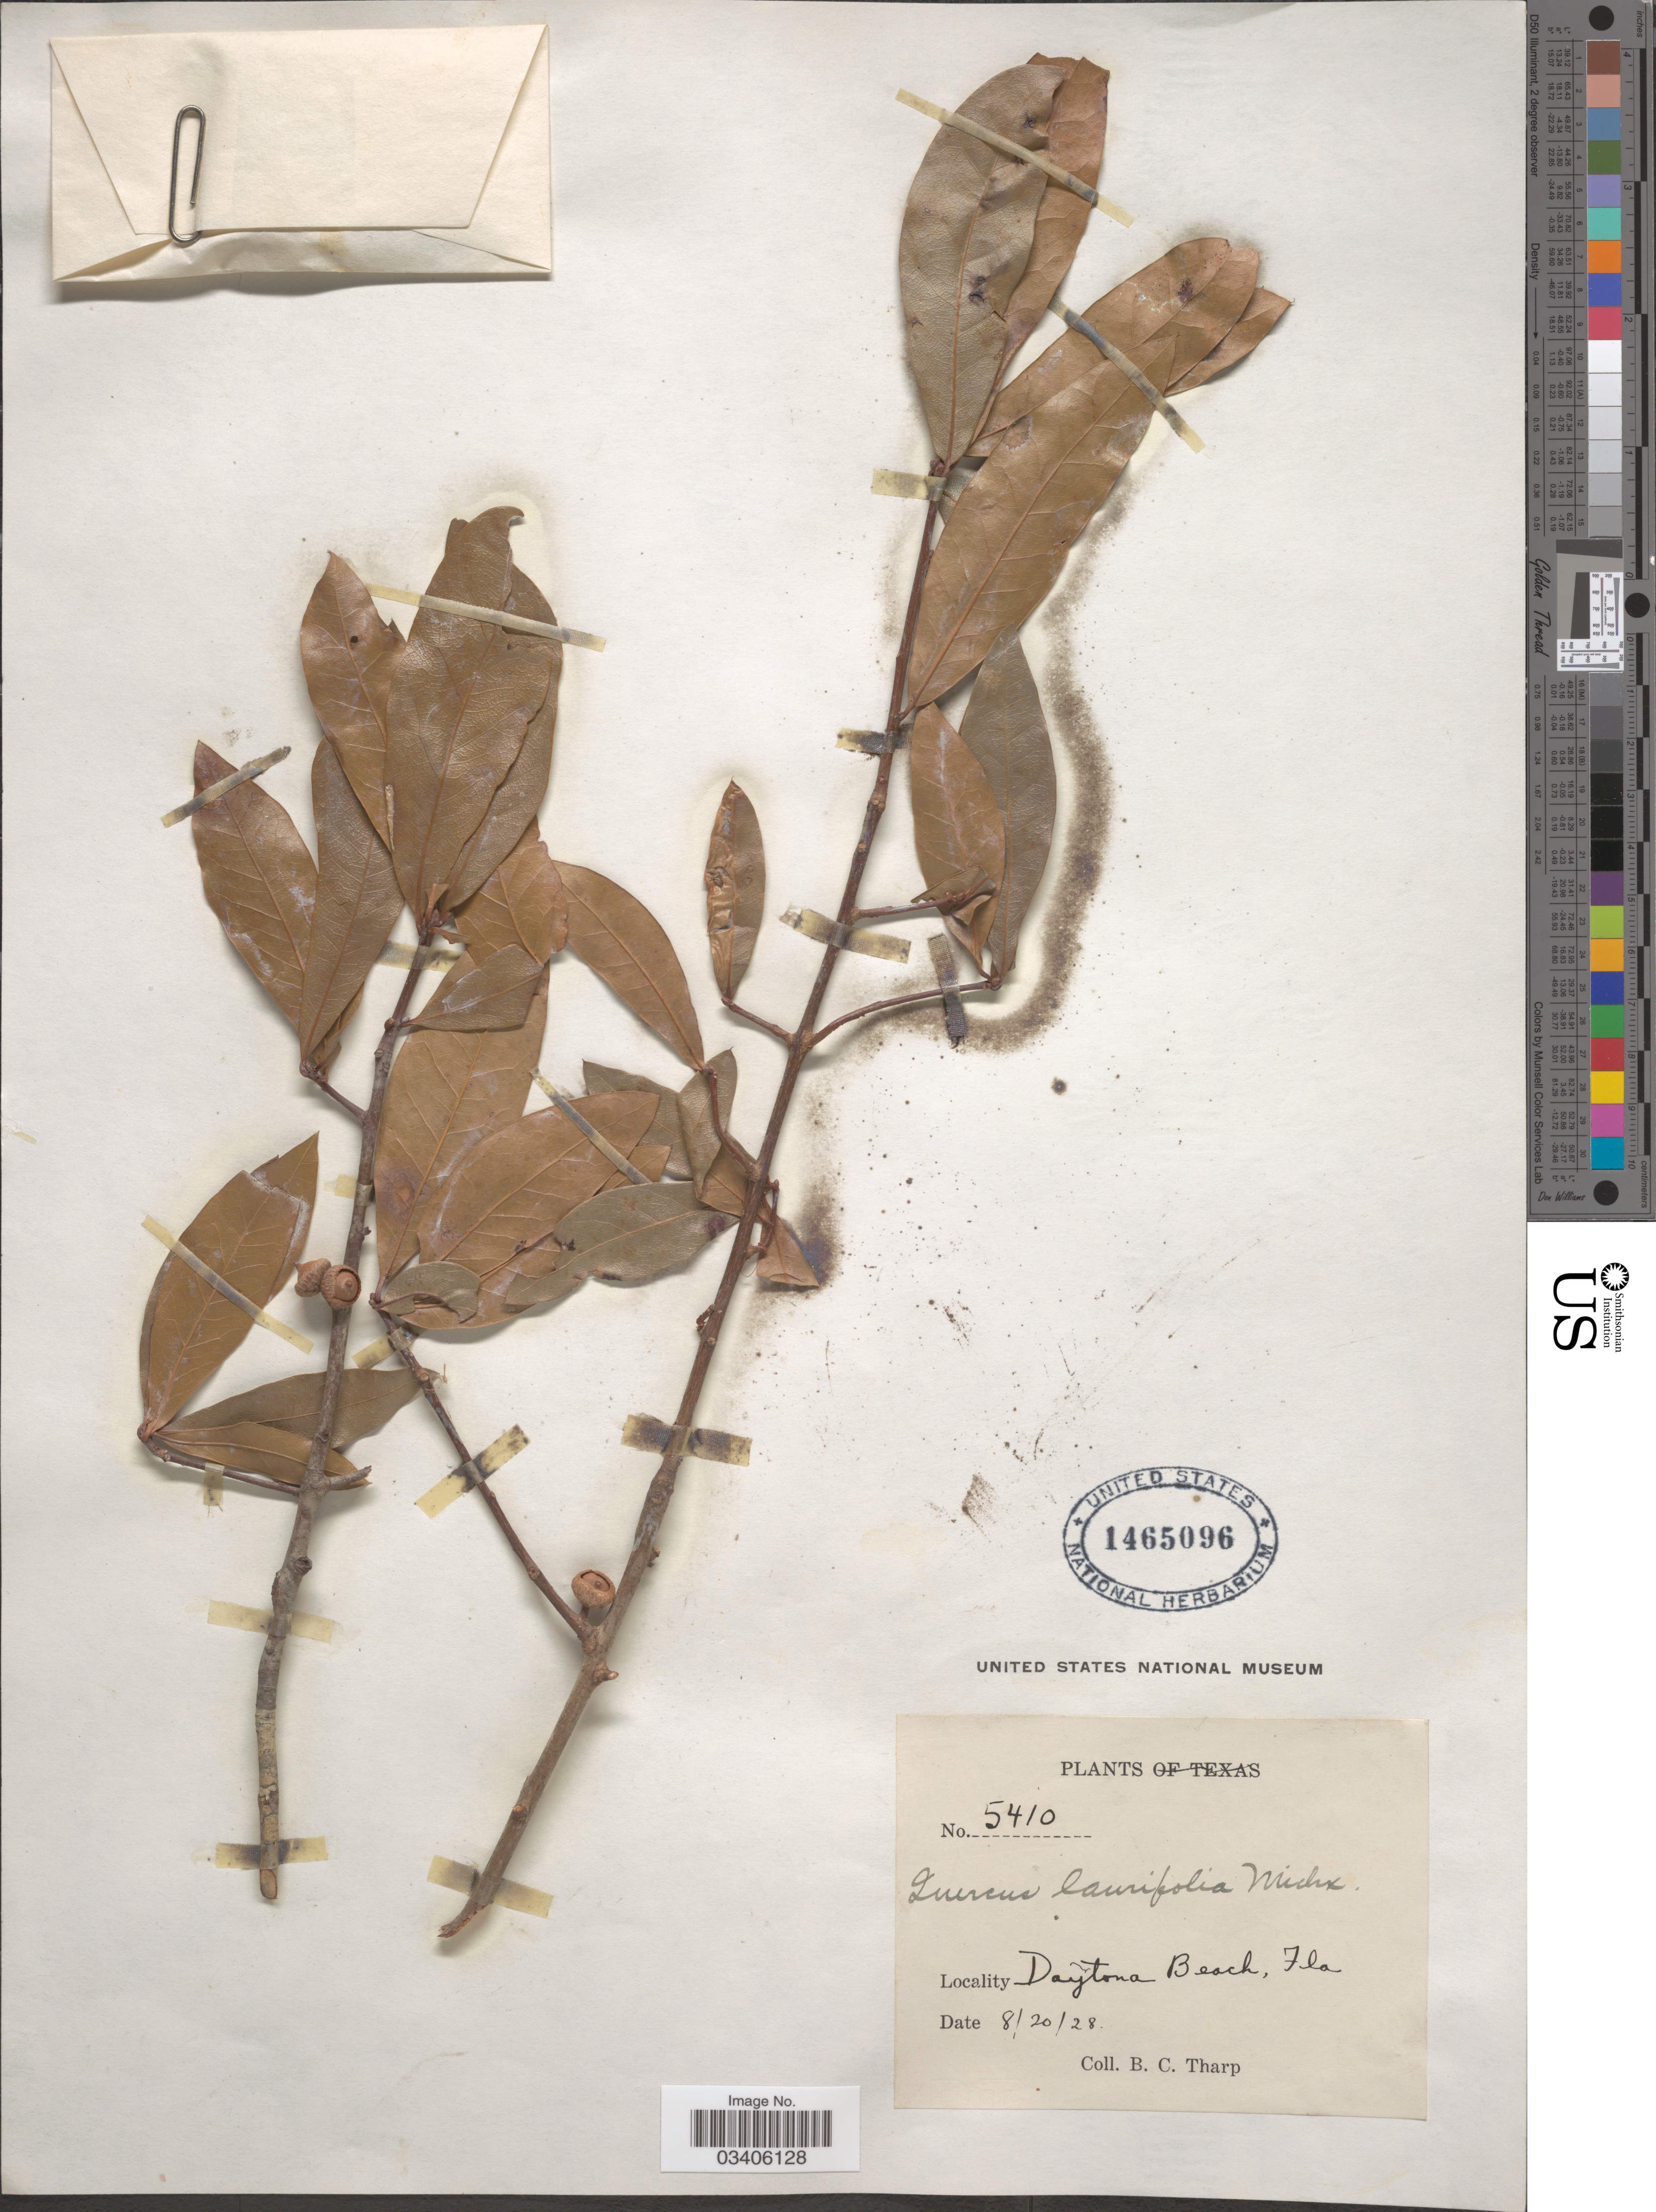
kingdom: Plantae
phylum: Tracheophyta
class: Magnoliopsida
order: Fagales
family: Fagaceae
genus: Quercus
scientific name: Quercus laurifolia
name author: Michx.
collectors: B. C. Tharp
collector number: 5410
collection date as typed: Transcribed d/m/y: 20/8/28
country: United States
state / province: Florida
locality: Daytona Beach.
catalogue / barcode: US 1465096